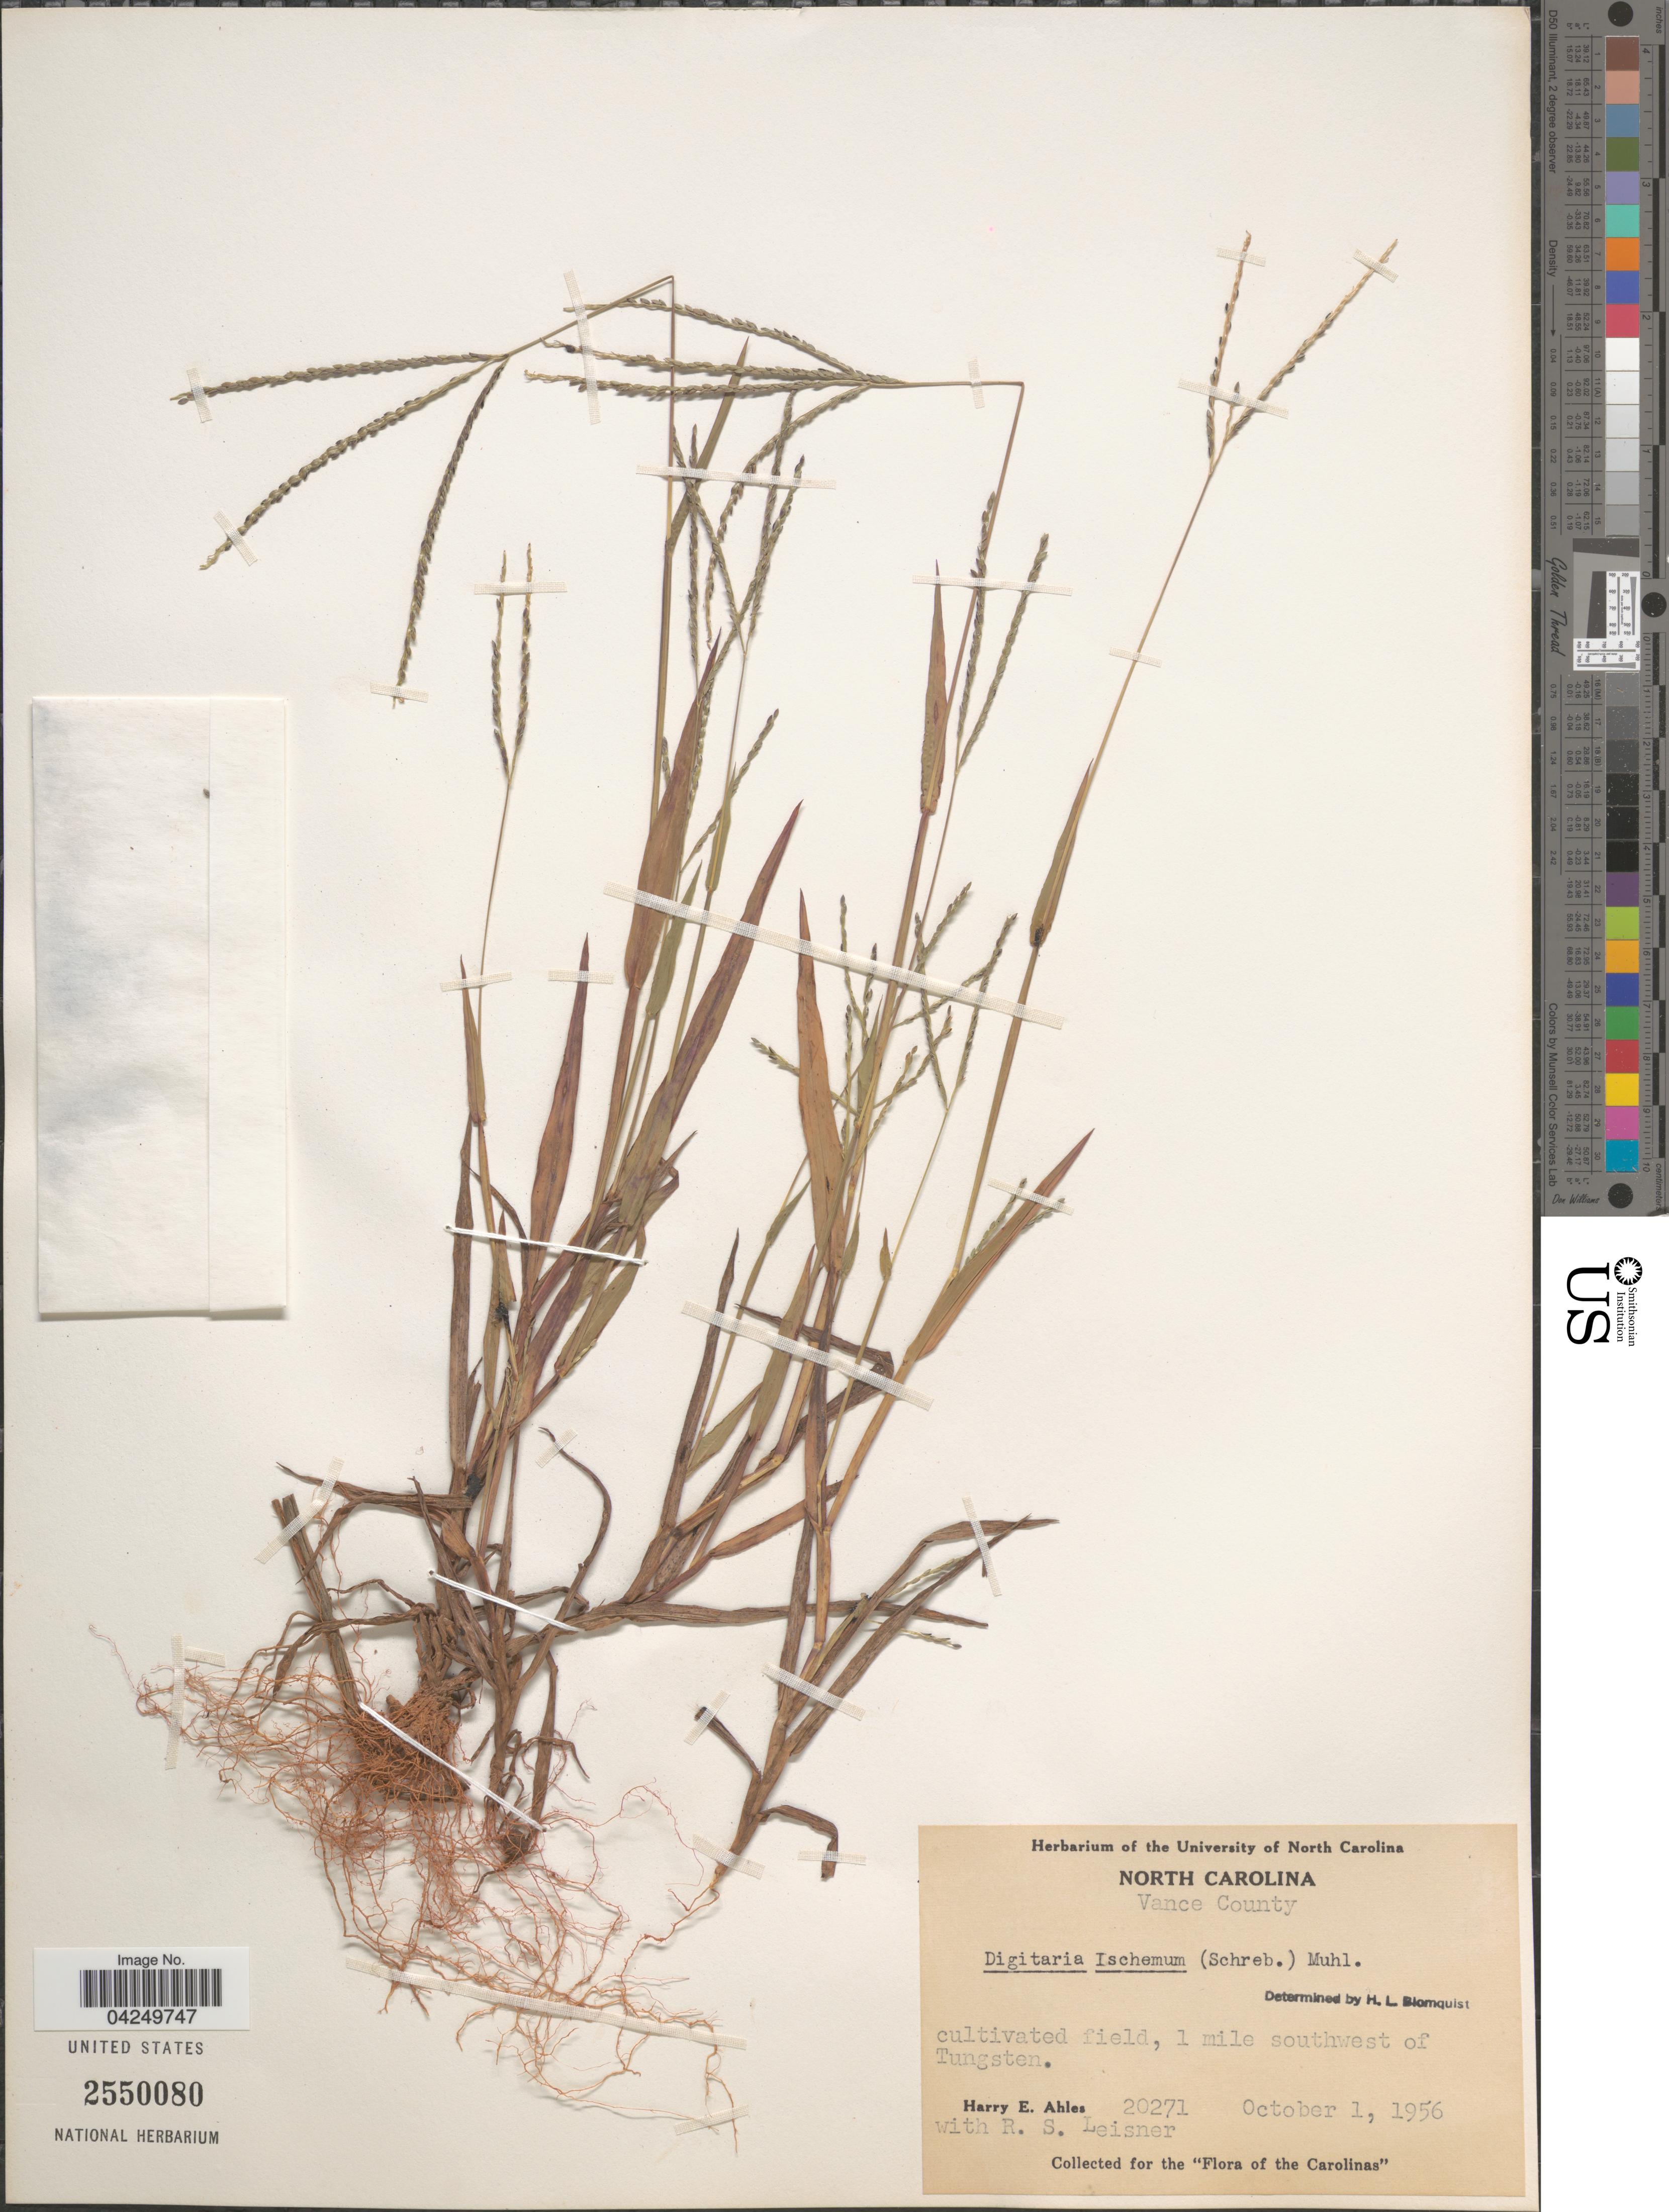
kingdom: Plantae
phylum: Tracheophyta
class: Liliopsida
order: Poales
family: Poaceae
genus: Digitaria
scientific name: Digitaria ischaemum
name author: (Schreber) Schreber ex Muhl.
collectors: H. E. Ahles & R. Leisner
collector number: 20271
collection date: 1956-10-01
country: United States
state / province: North Carolina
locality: Vance County. Cultivated field, 1 mile southwest of Tungsten.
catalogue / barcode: US 2550080